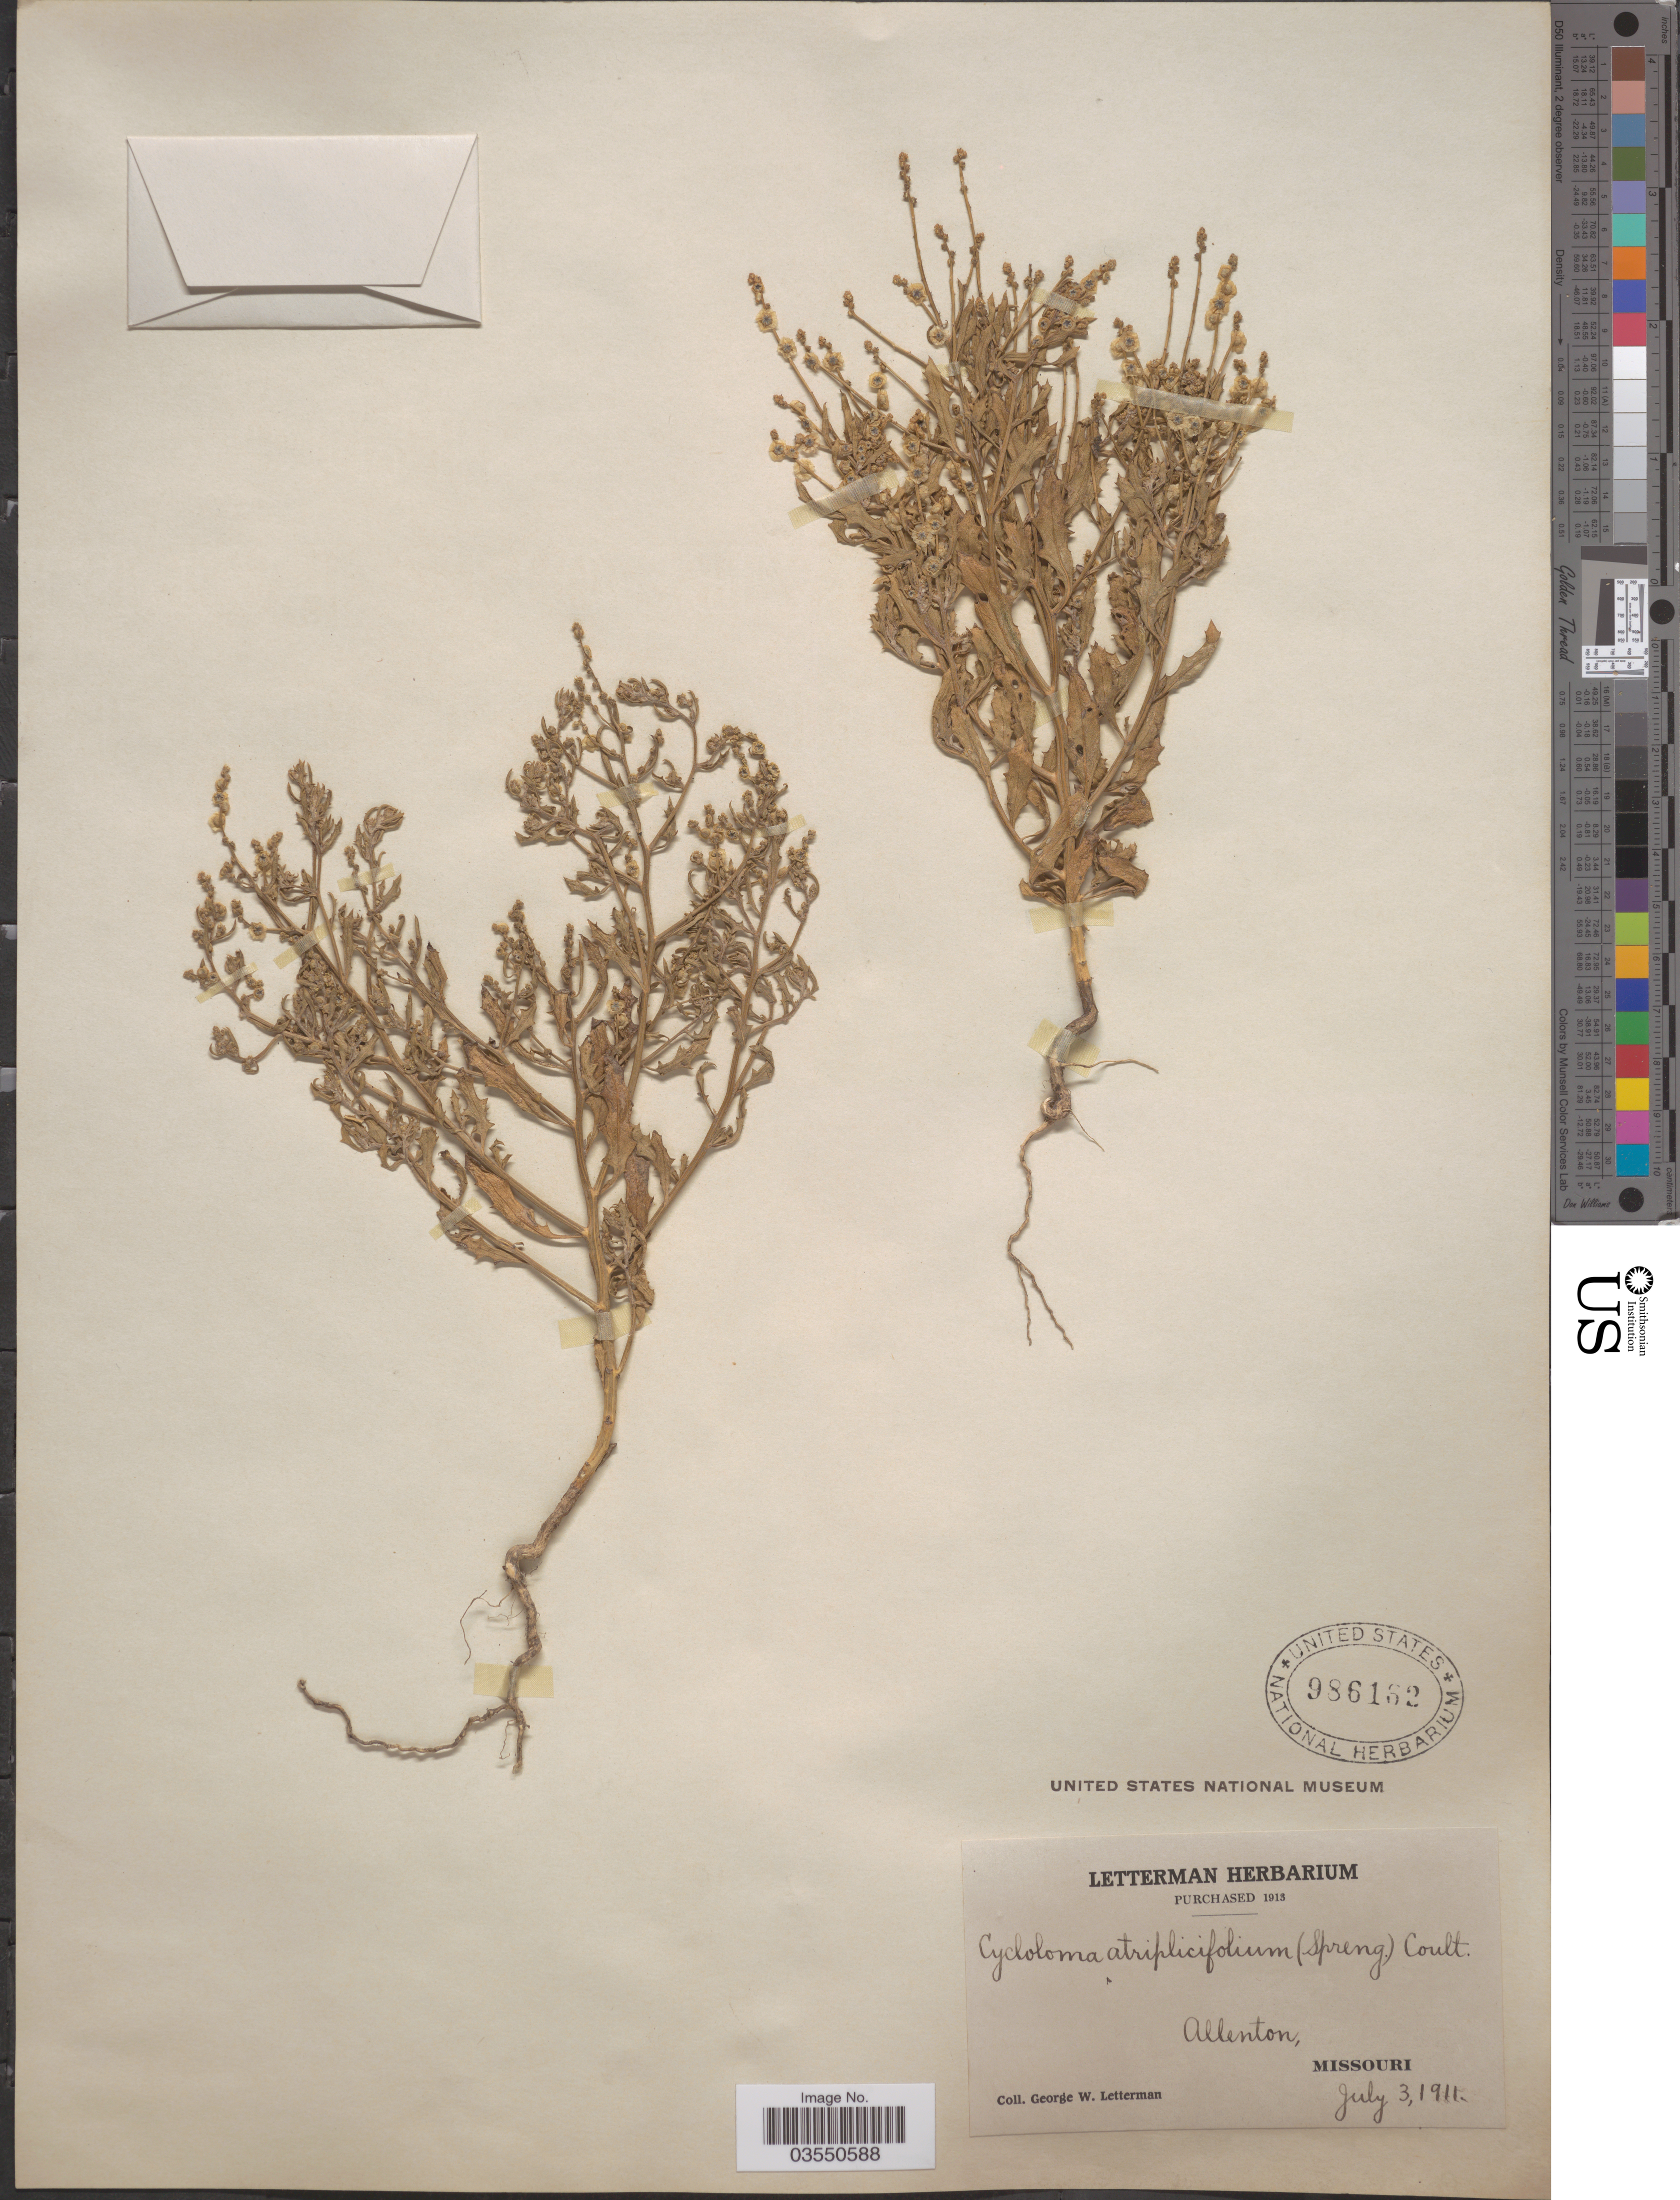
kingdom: Plantae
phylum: Tracheophyta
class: Magnoliopsida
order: Caryophyllales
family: Amaranthaceae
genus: Dysphania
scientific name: Dysphania atriplicifolia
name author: (Spreng.) G. Kadereit et al.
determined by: U.S. National Herbarium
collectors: G. W. Letterman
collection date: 1911-07-03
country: United States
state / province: Missouri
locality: Allenton.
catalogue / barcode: US 986162